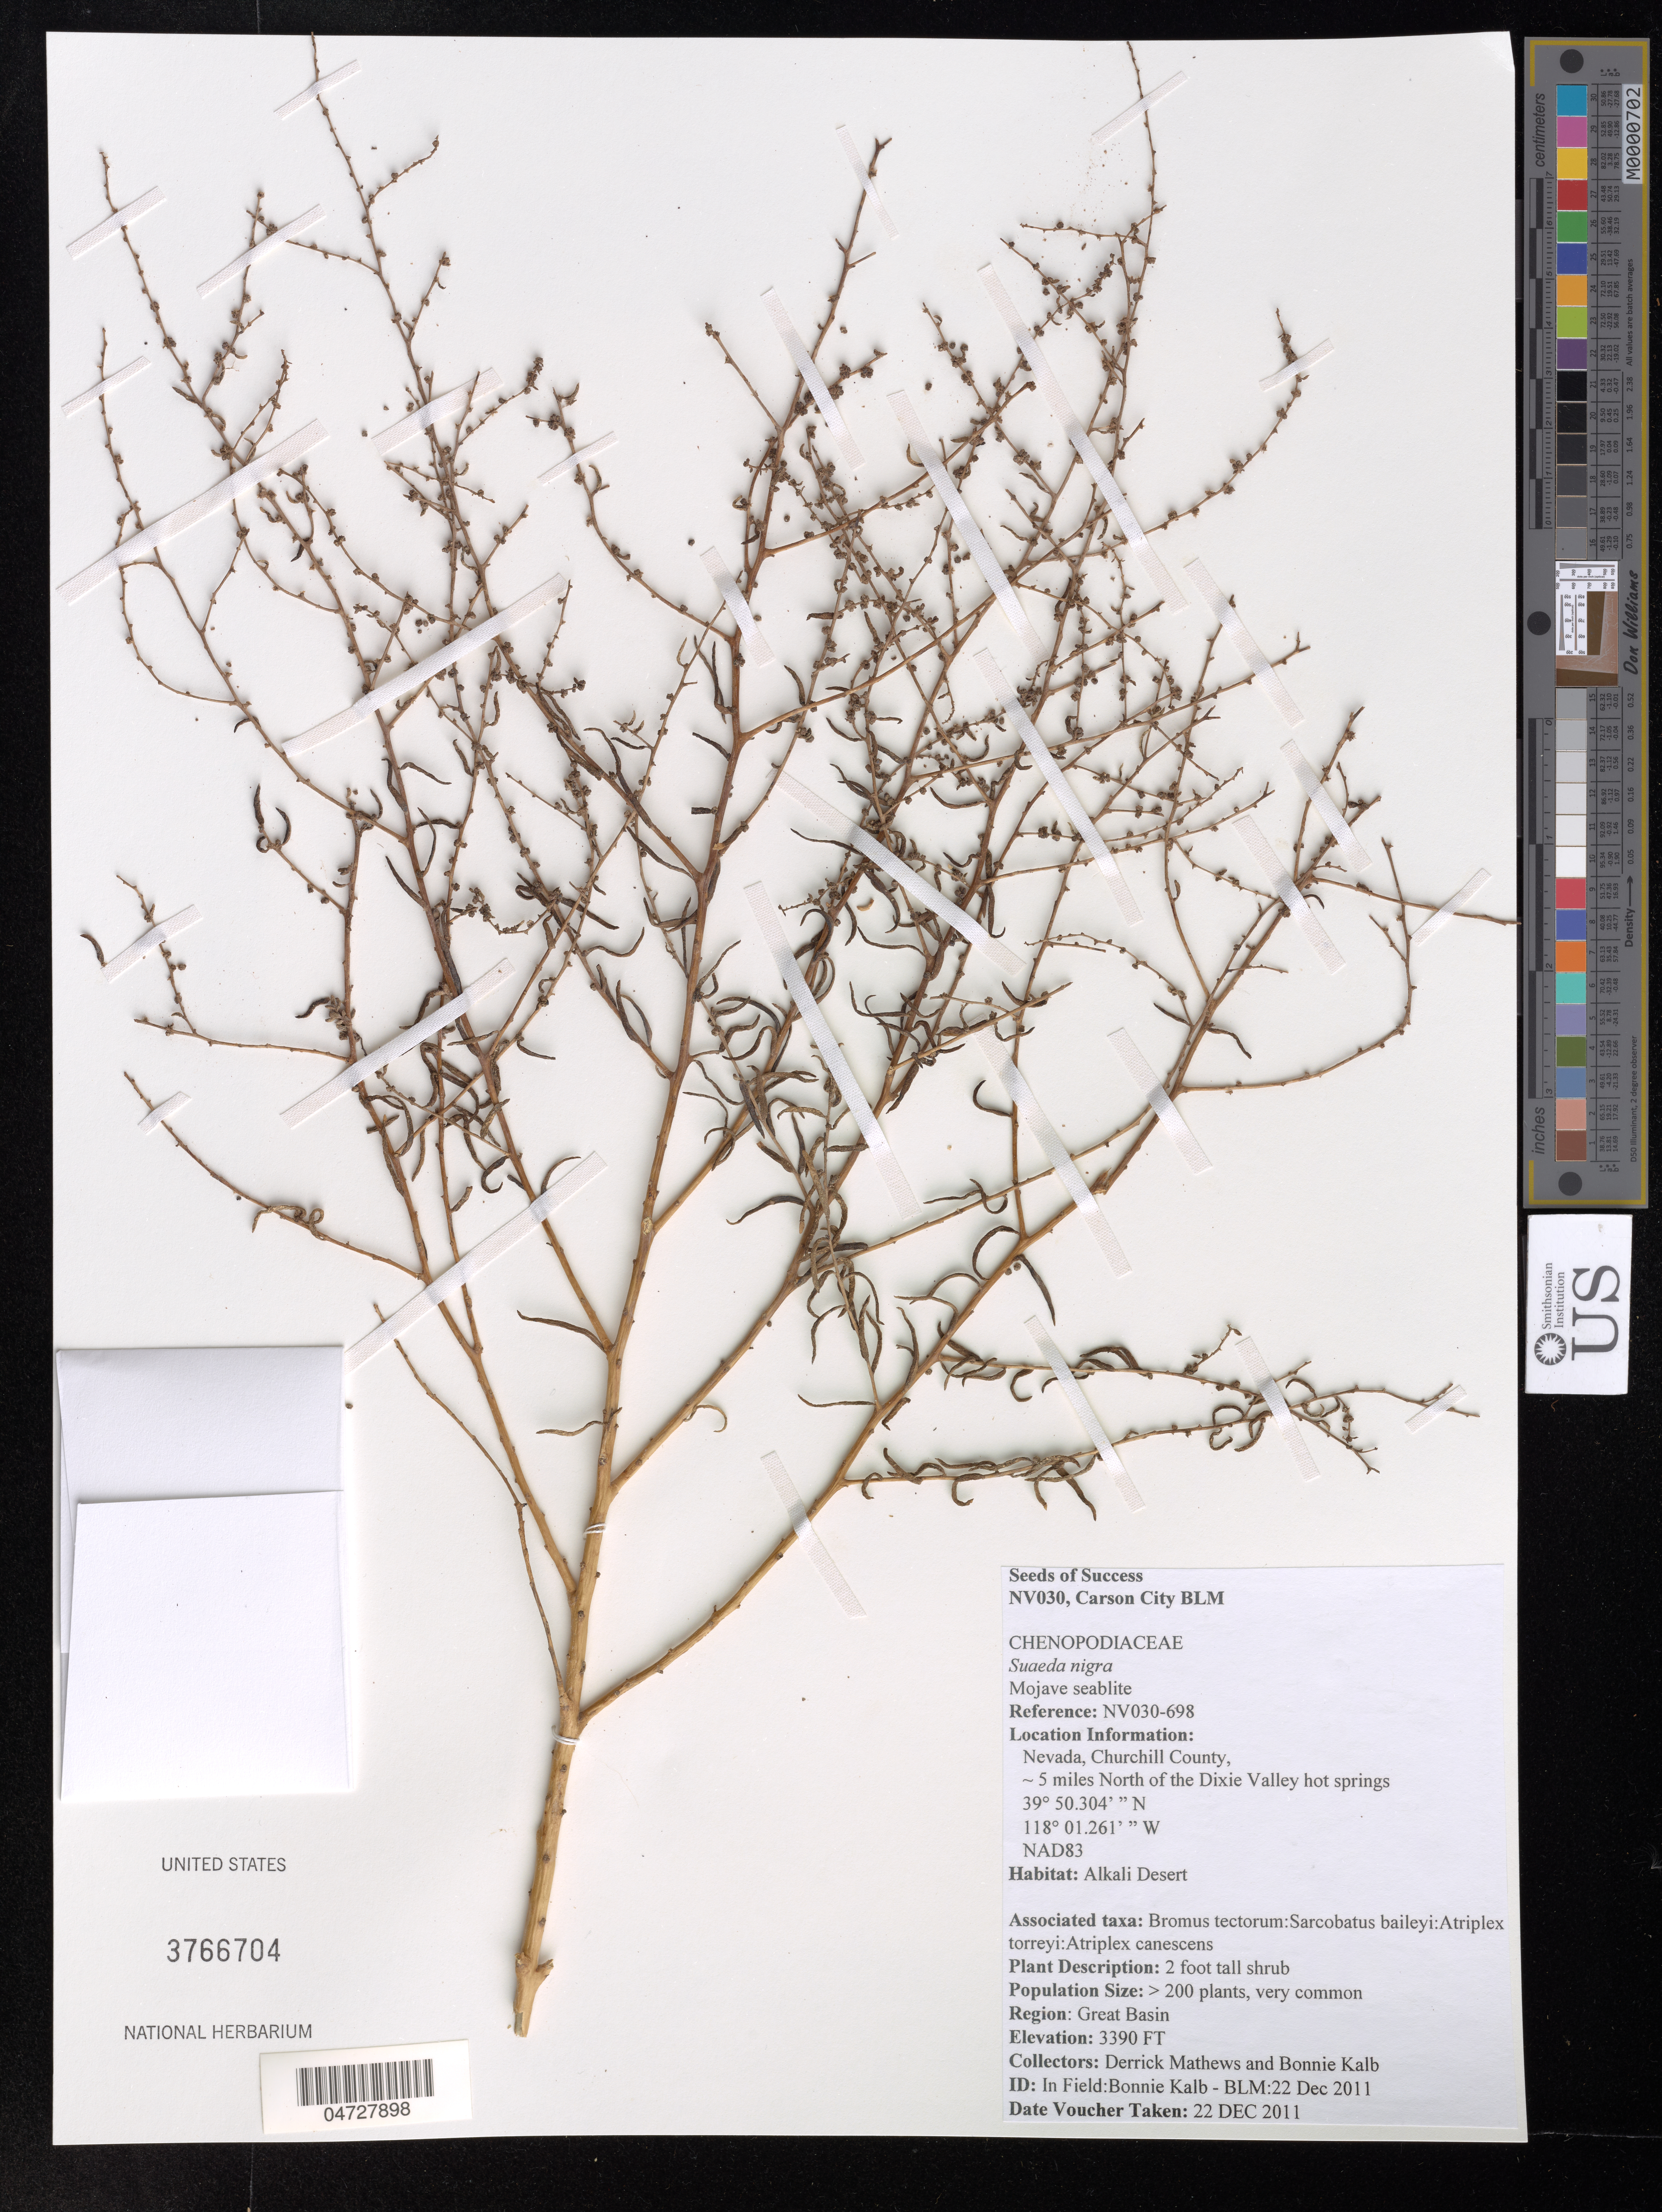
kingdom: Plantae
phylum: Tracheophyta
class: Magnoliopsida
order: Caryophyllales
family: Amaranthaceae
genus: Suaeda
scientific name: Suaeda nigra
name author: (Raf.) J.F. Macbr.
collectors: D. Mathews & B. Kalb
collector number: NV030-698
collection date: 2011-12-22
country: United States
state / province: Nevada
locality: Churchill County, 5 miles North of the Dixie Valley hot springs.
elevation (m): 1033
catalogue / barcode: US 3766704